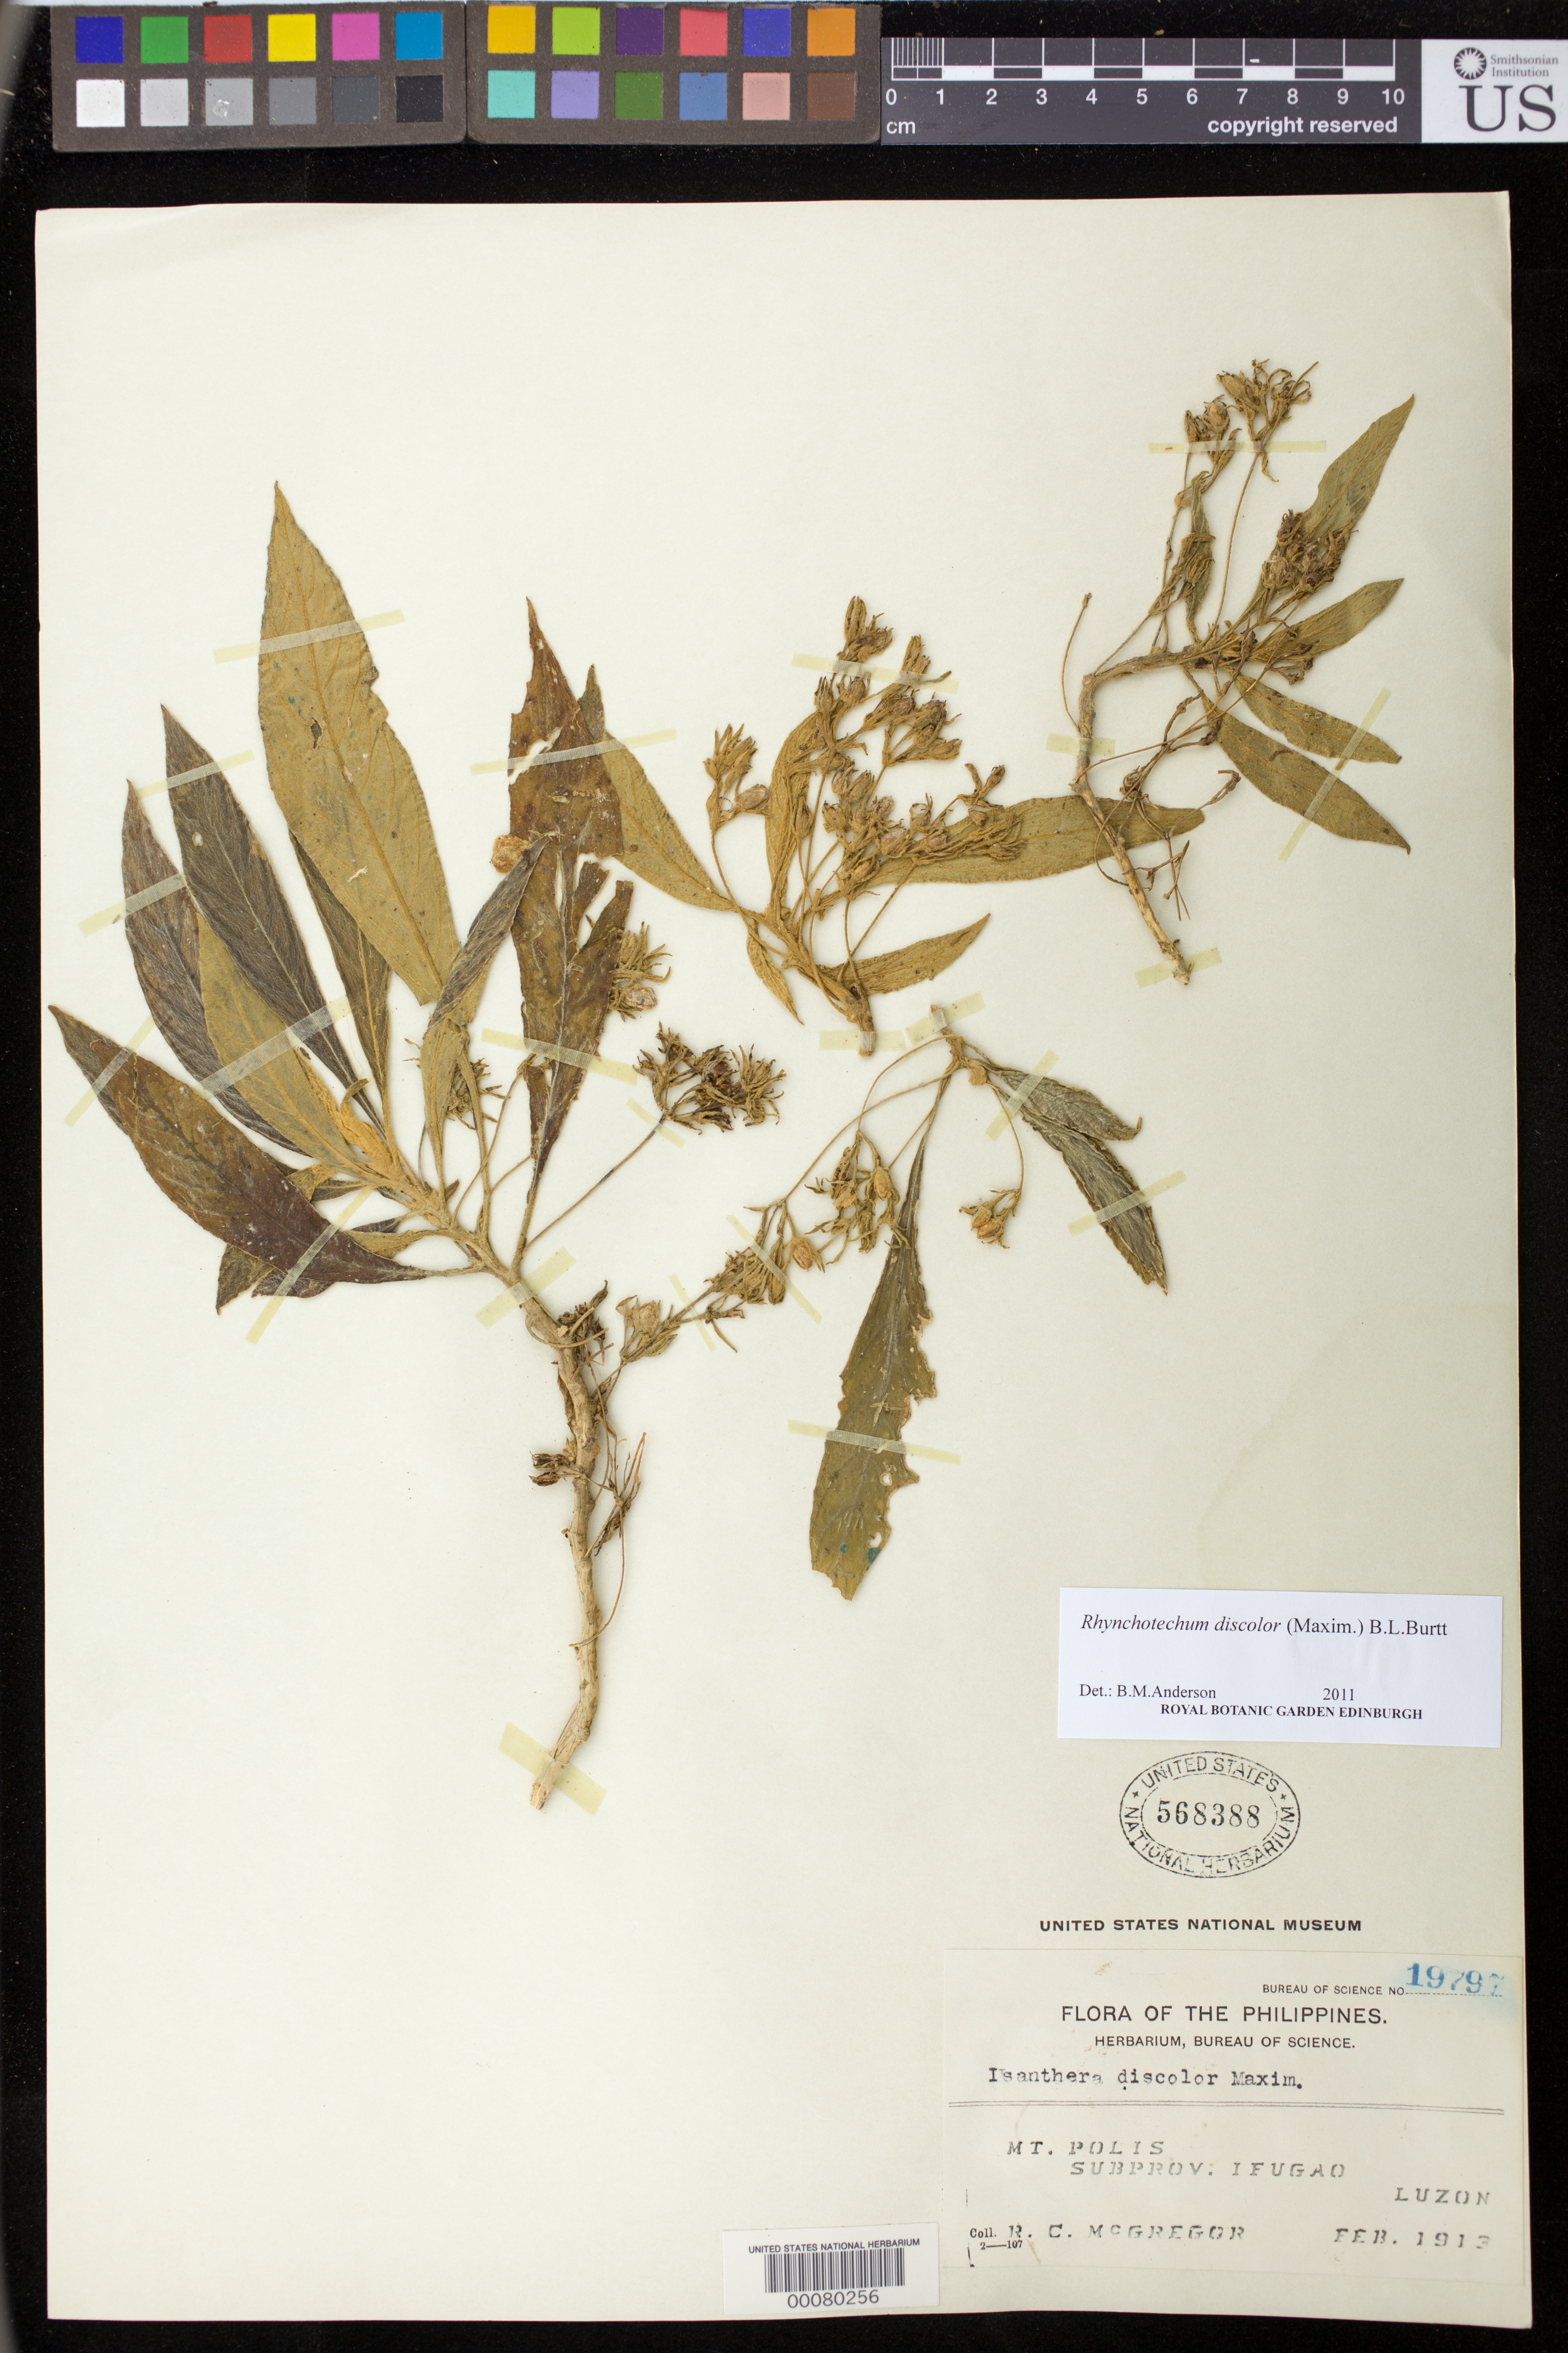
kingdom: Plantae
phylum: Tracheophyta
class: Magnoliopsida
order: Lamiales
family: Gesneriaceae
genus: Rhynchotechum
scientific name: Rhynchotechum discolor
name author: (Maxim.) B.L. Burtt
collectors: R. C. McGregor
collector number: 19797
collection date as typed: Feb 1913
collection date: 1913-02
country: Philippines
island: Luzon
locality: Mt. Polis, Ifugao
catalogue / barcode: US 568388